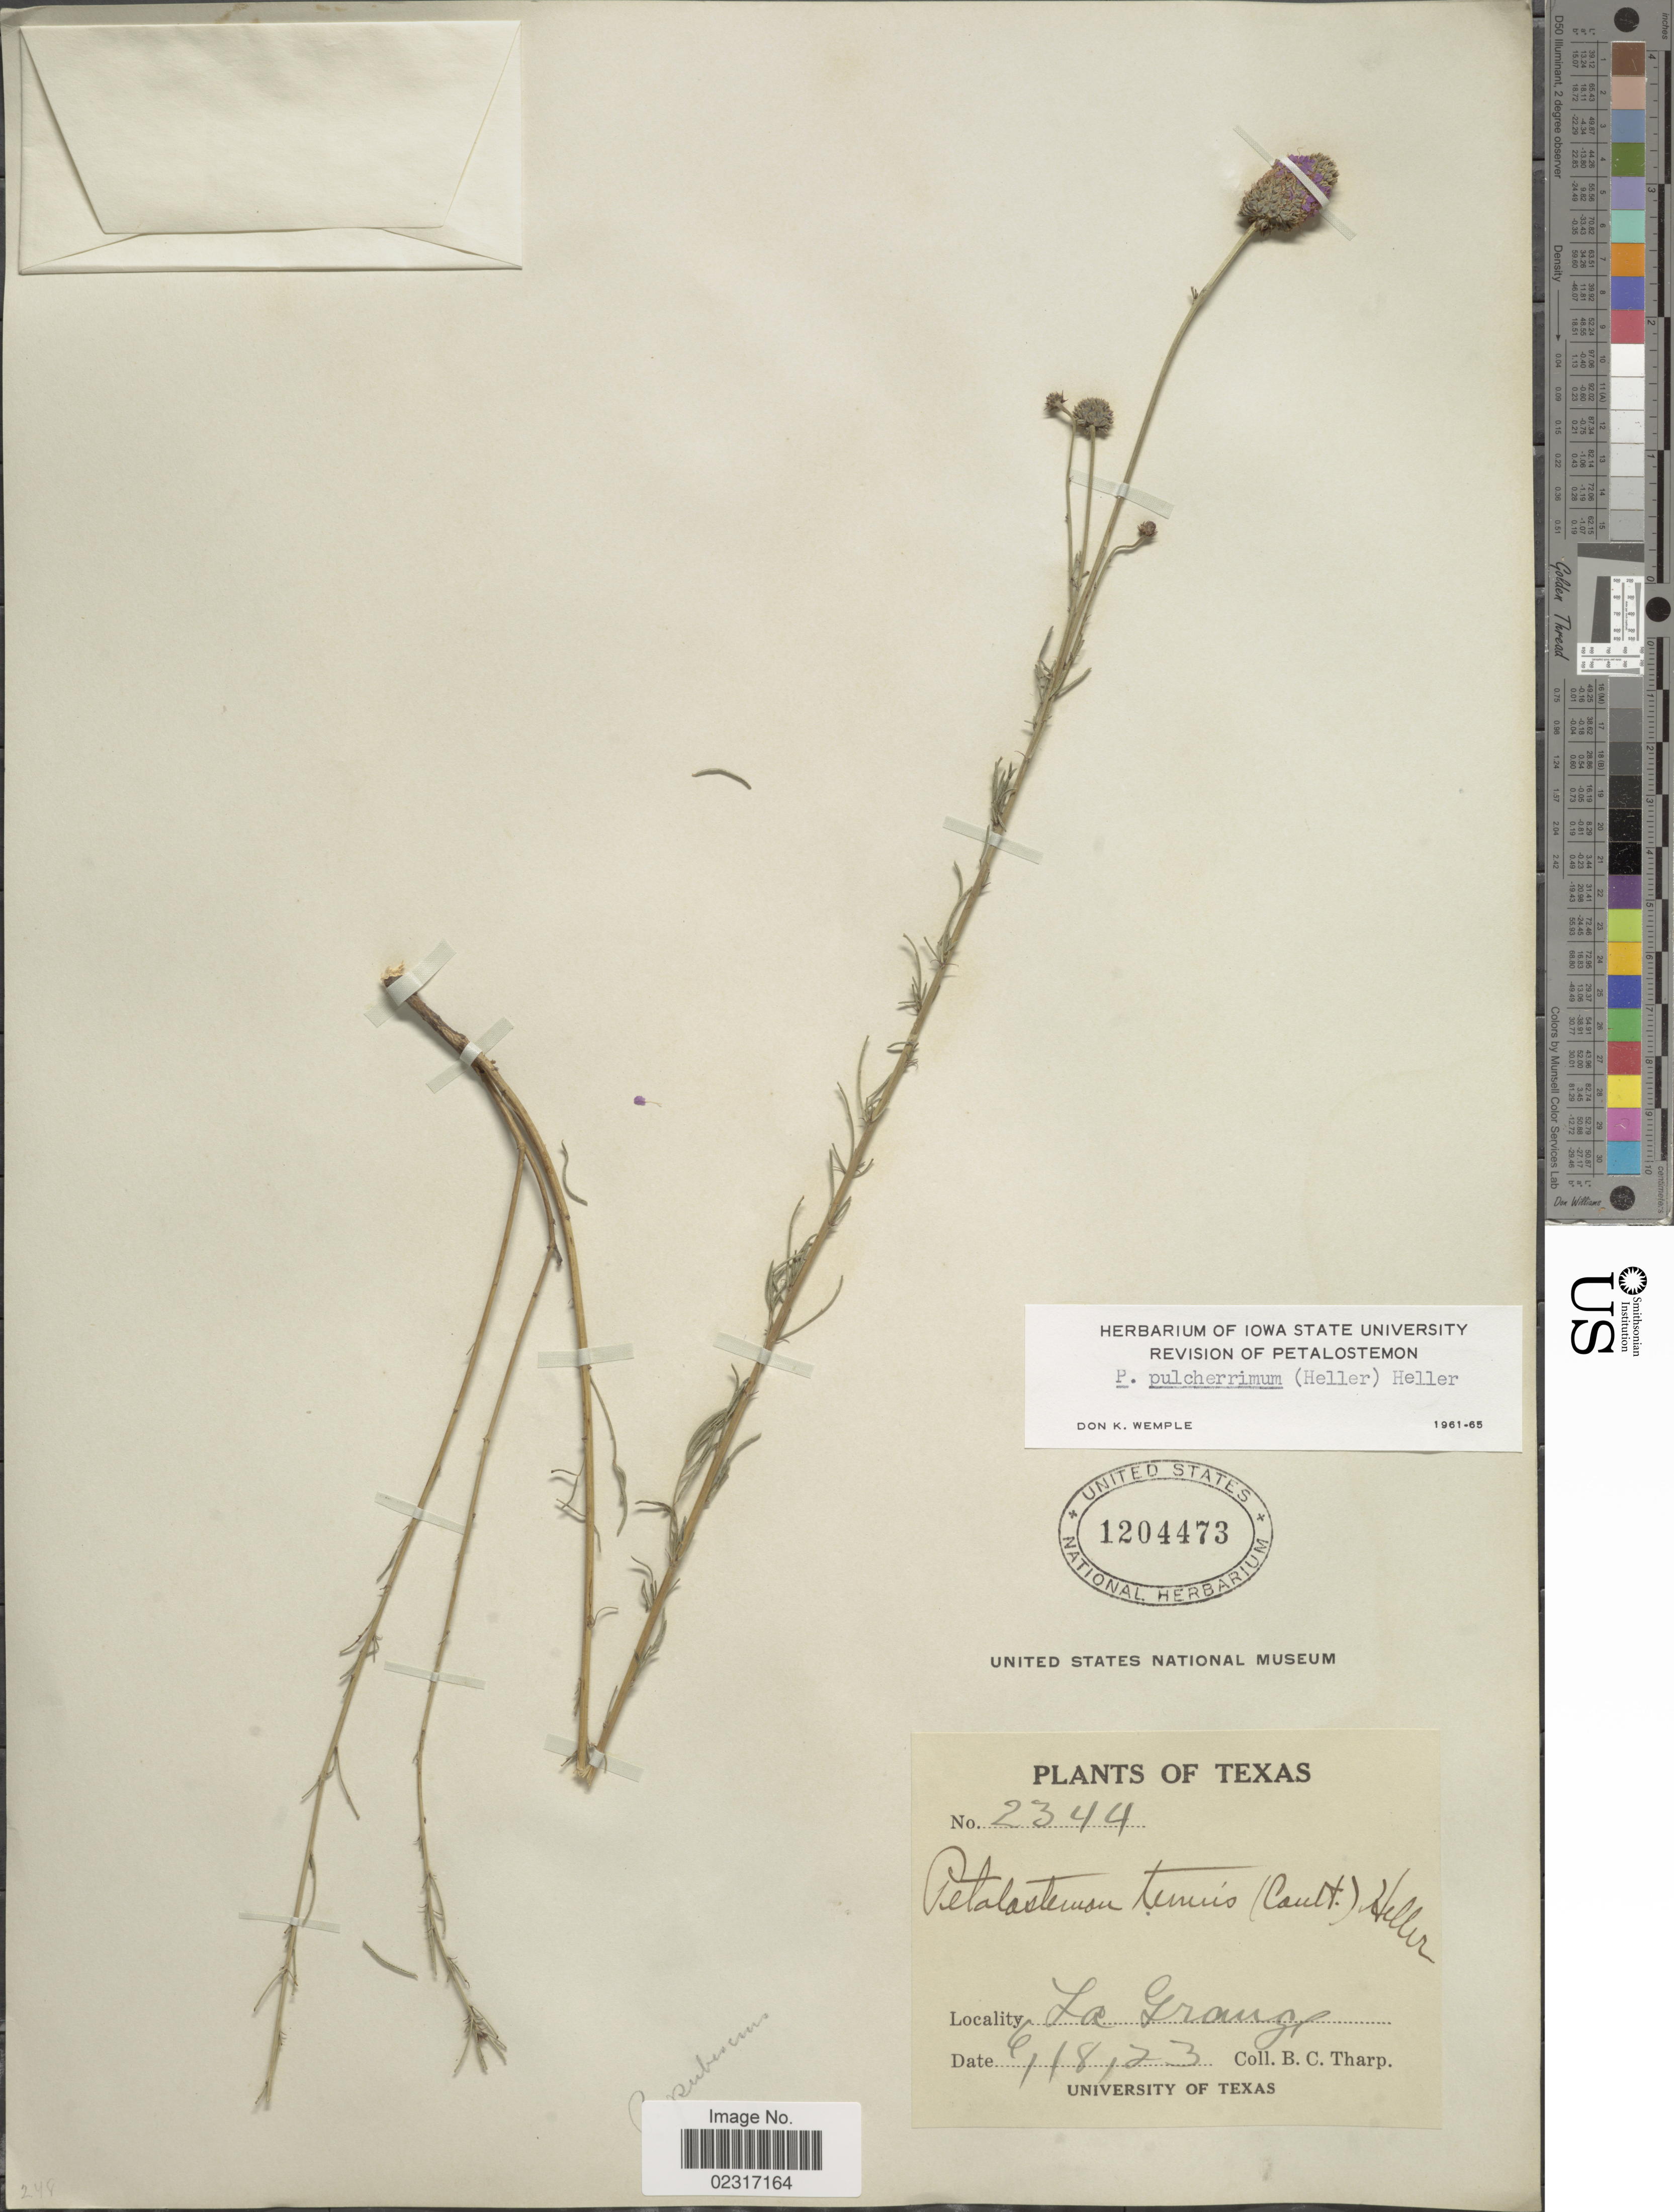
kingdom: Plantae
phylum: Tracheophyta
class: Magnoliopsida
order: Fabales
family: Fabaceae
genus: Dalea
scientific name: Dalea compacta var. pubescens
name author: (A. Gray) Barneby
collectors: B. C. Tharp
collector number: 2344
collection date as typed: Transcribed d/m/y: 18/6/23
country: United States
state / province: Texas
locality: La Grange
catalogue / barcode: US 1204473